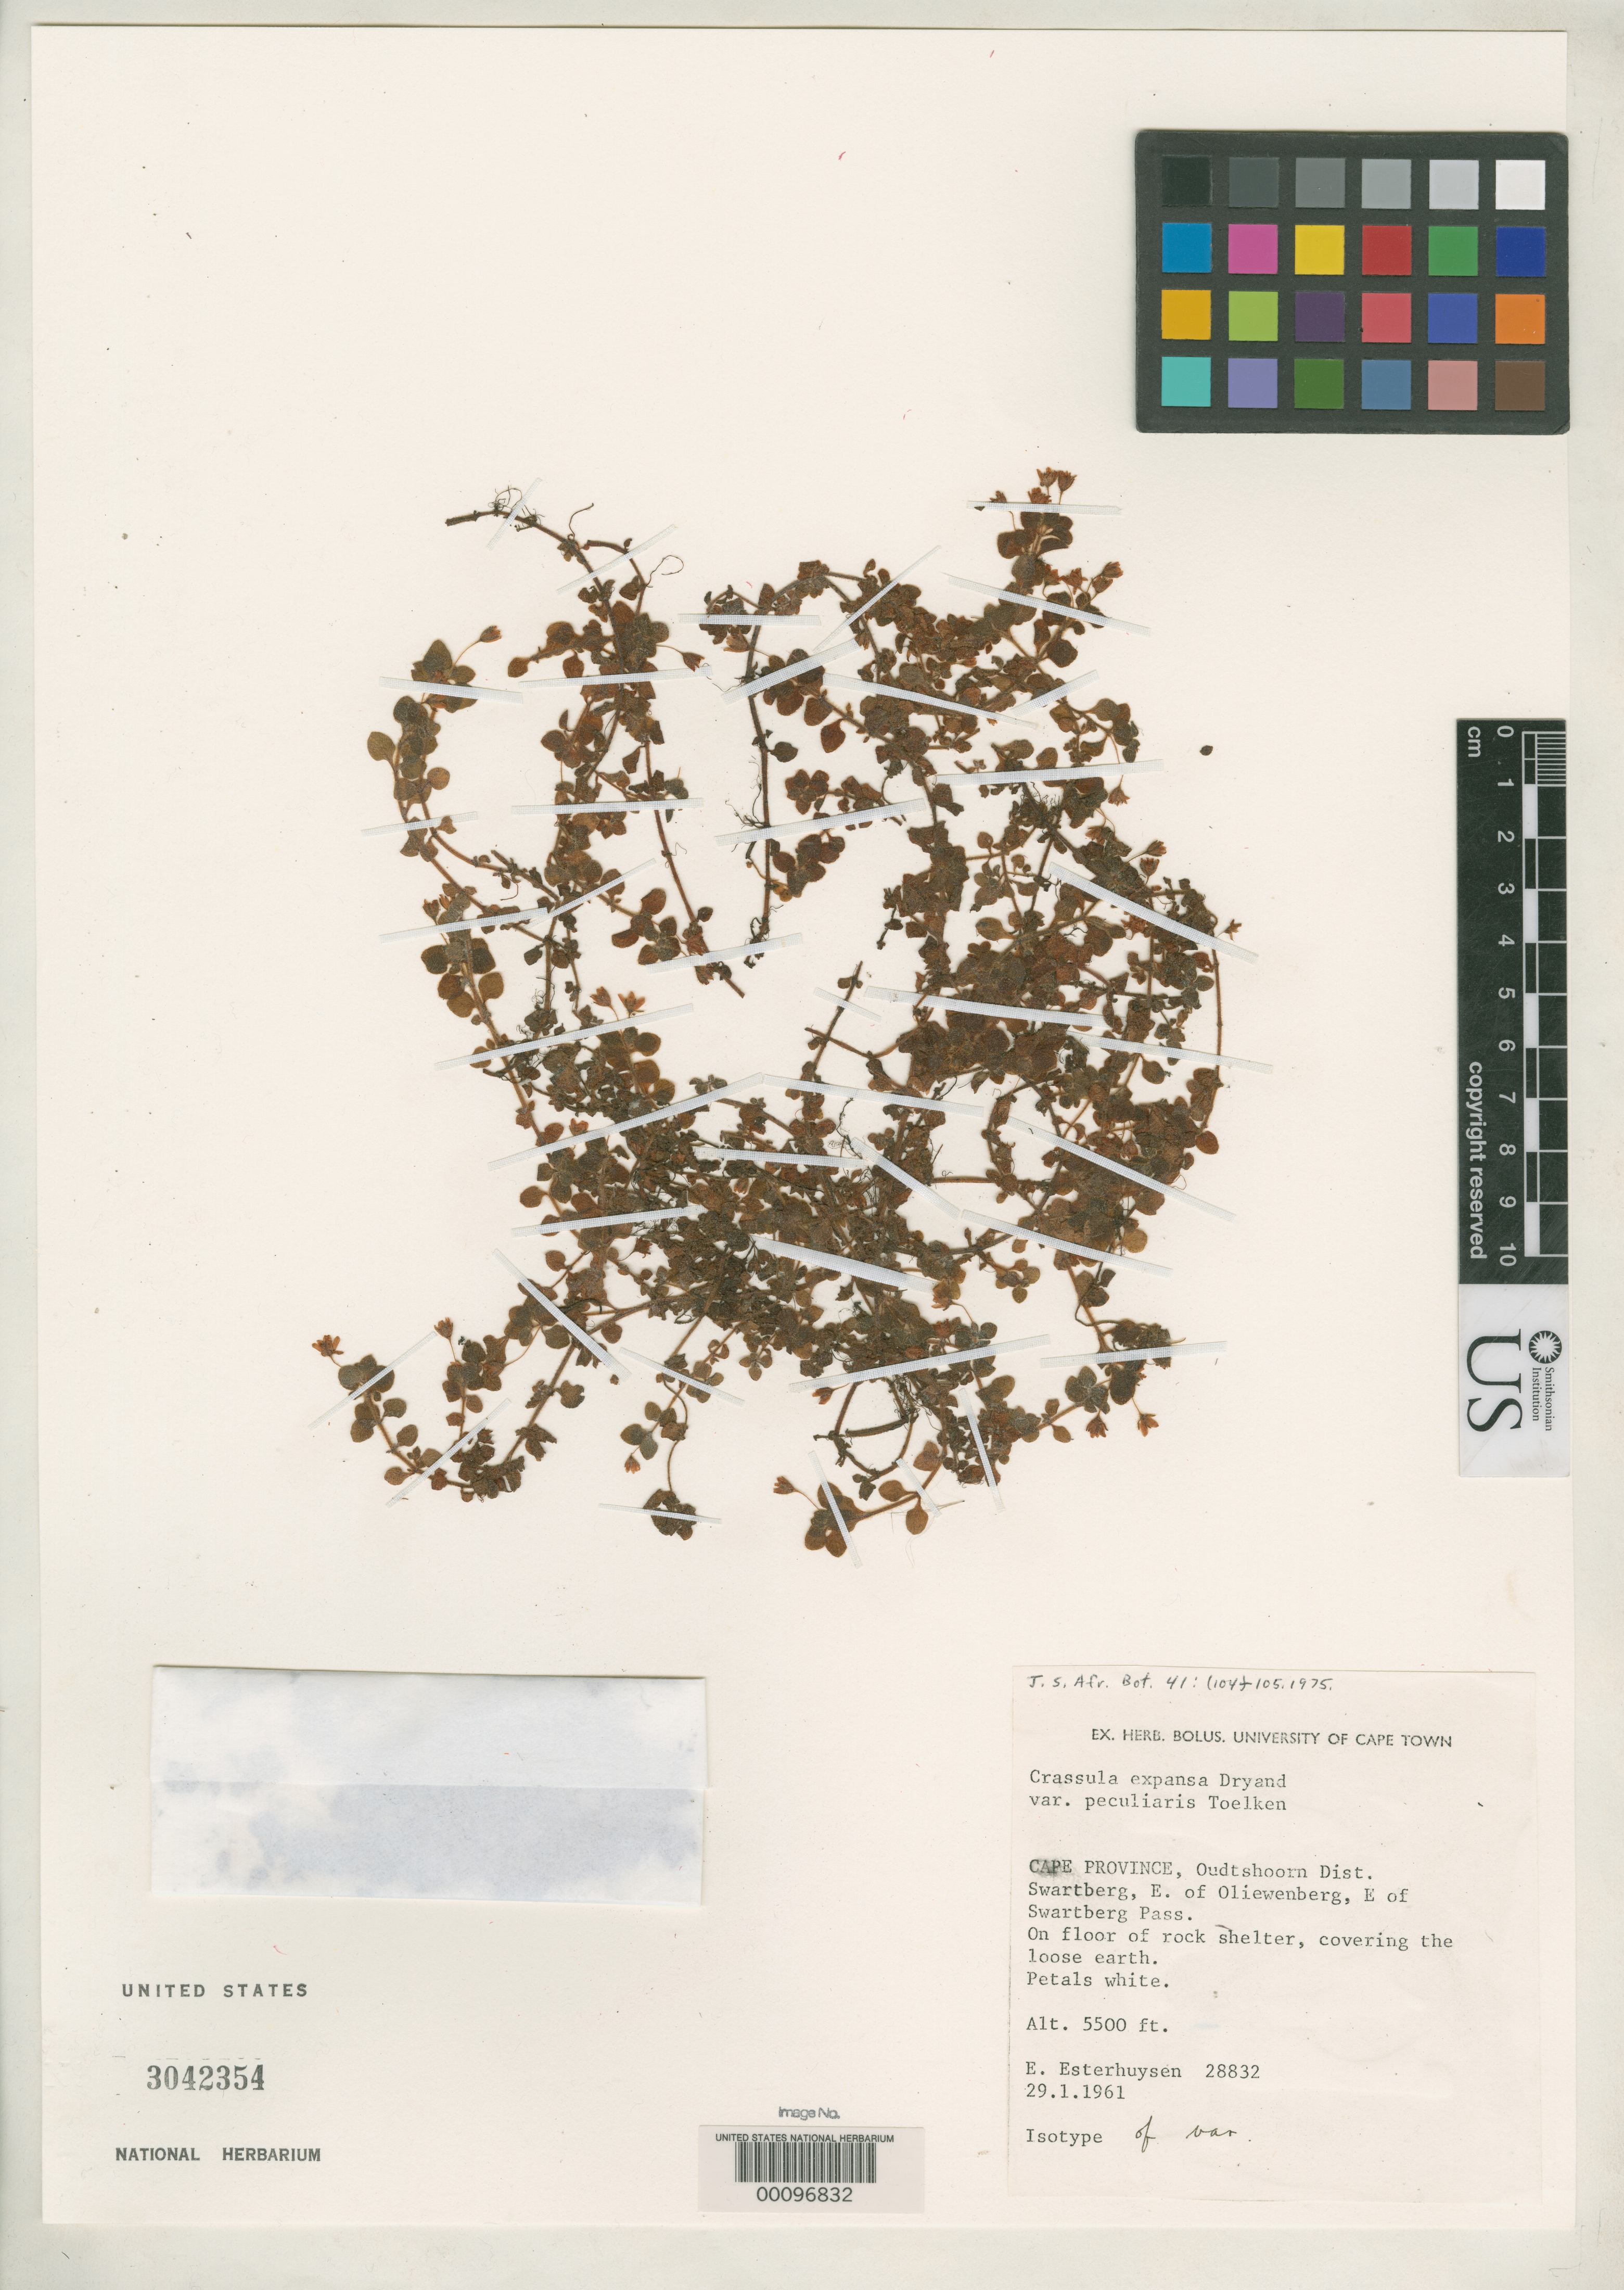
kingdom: Plantae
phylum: Tracheophyta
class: Magnoliopsida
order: Saxifragales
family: Crassulaceae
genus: Crassula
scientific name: Crassula expansa subsp. pecularis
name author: Toelken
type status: Isotype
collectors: E. E. Esterhuysen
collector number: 28832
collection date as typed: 29 Jan 1961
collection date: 1961-01-29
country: South Africa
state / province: Western Cape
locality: Swartberg, E of Oliewenberg, E of Swazrtberg Pass. Oudtshoorn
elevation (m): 1676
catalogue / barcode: US 3042354